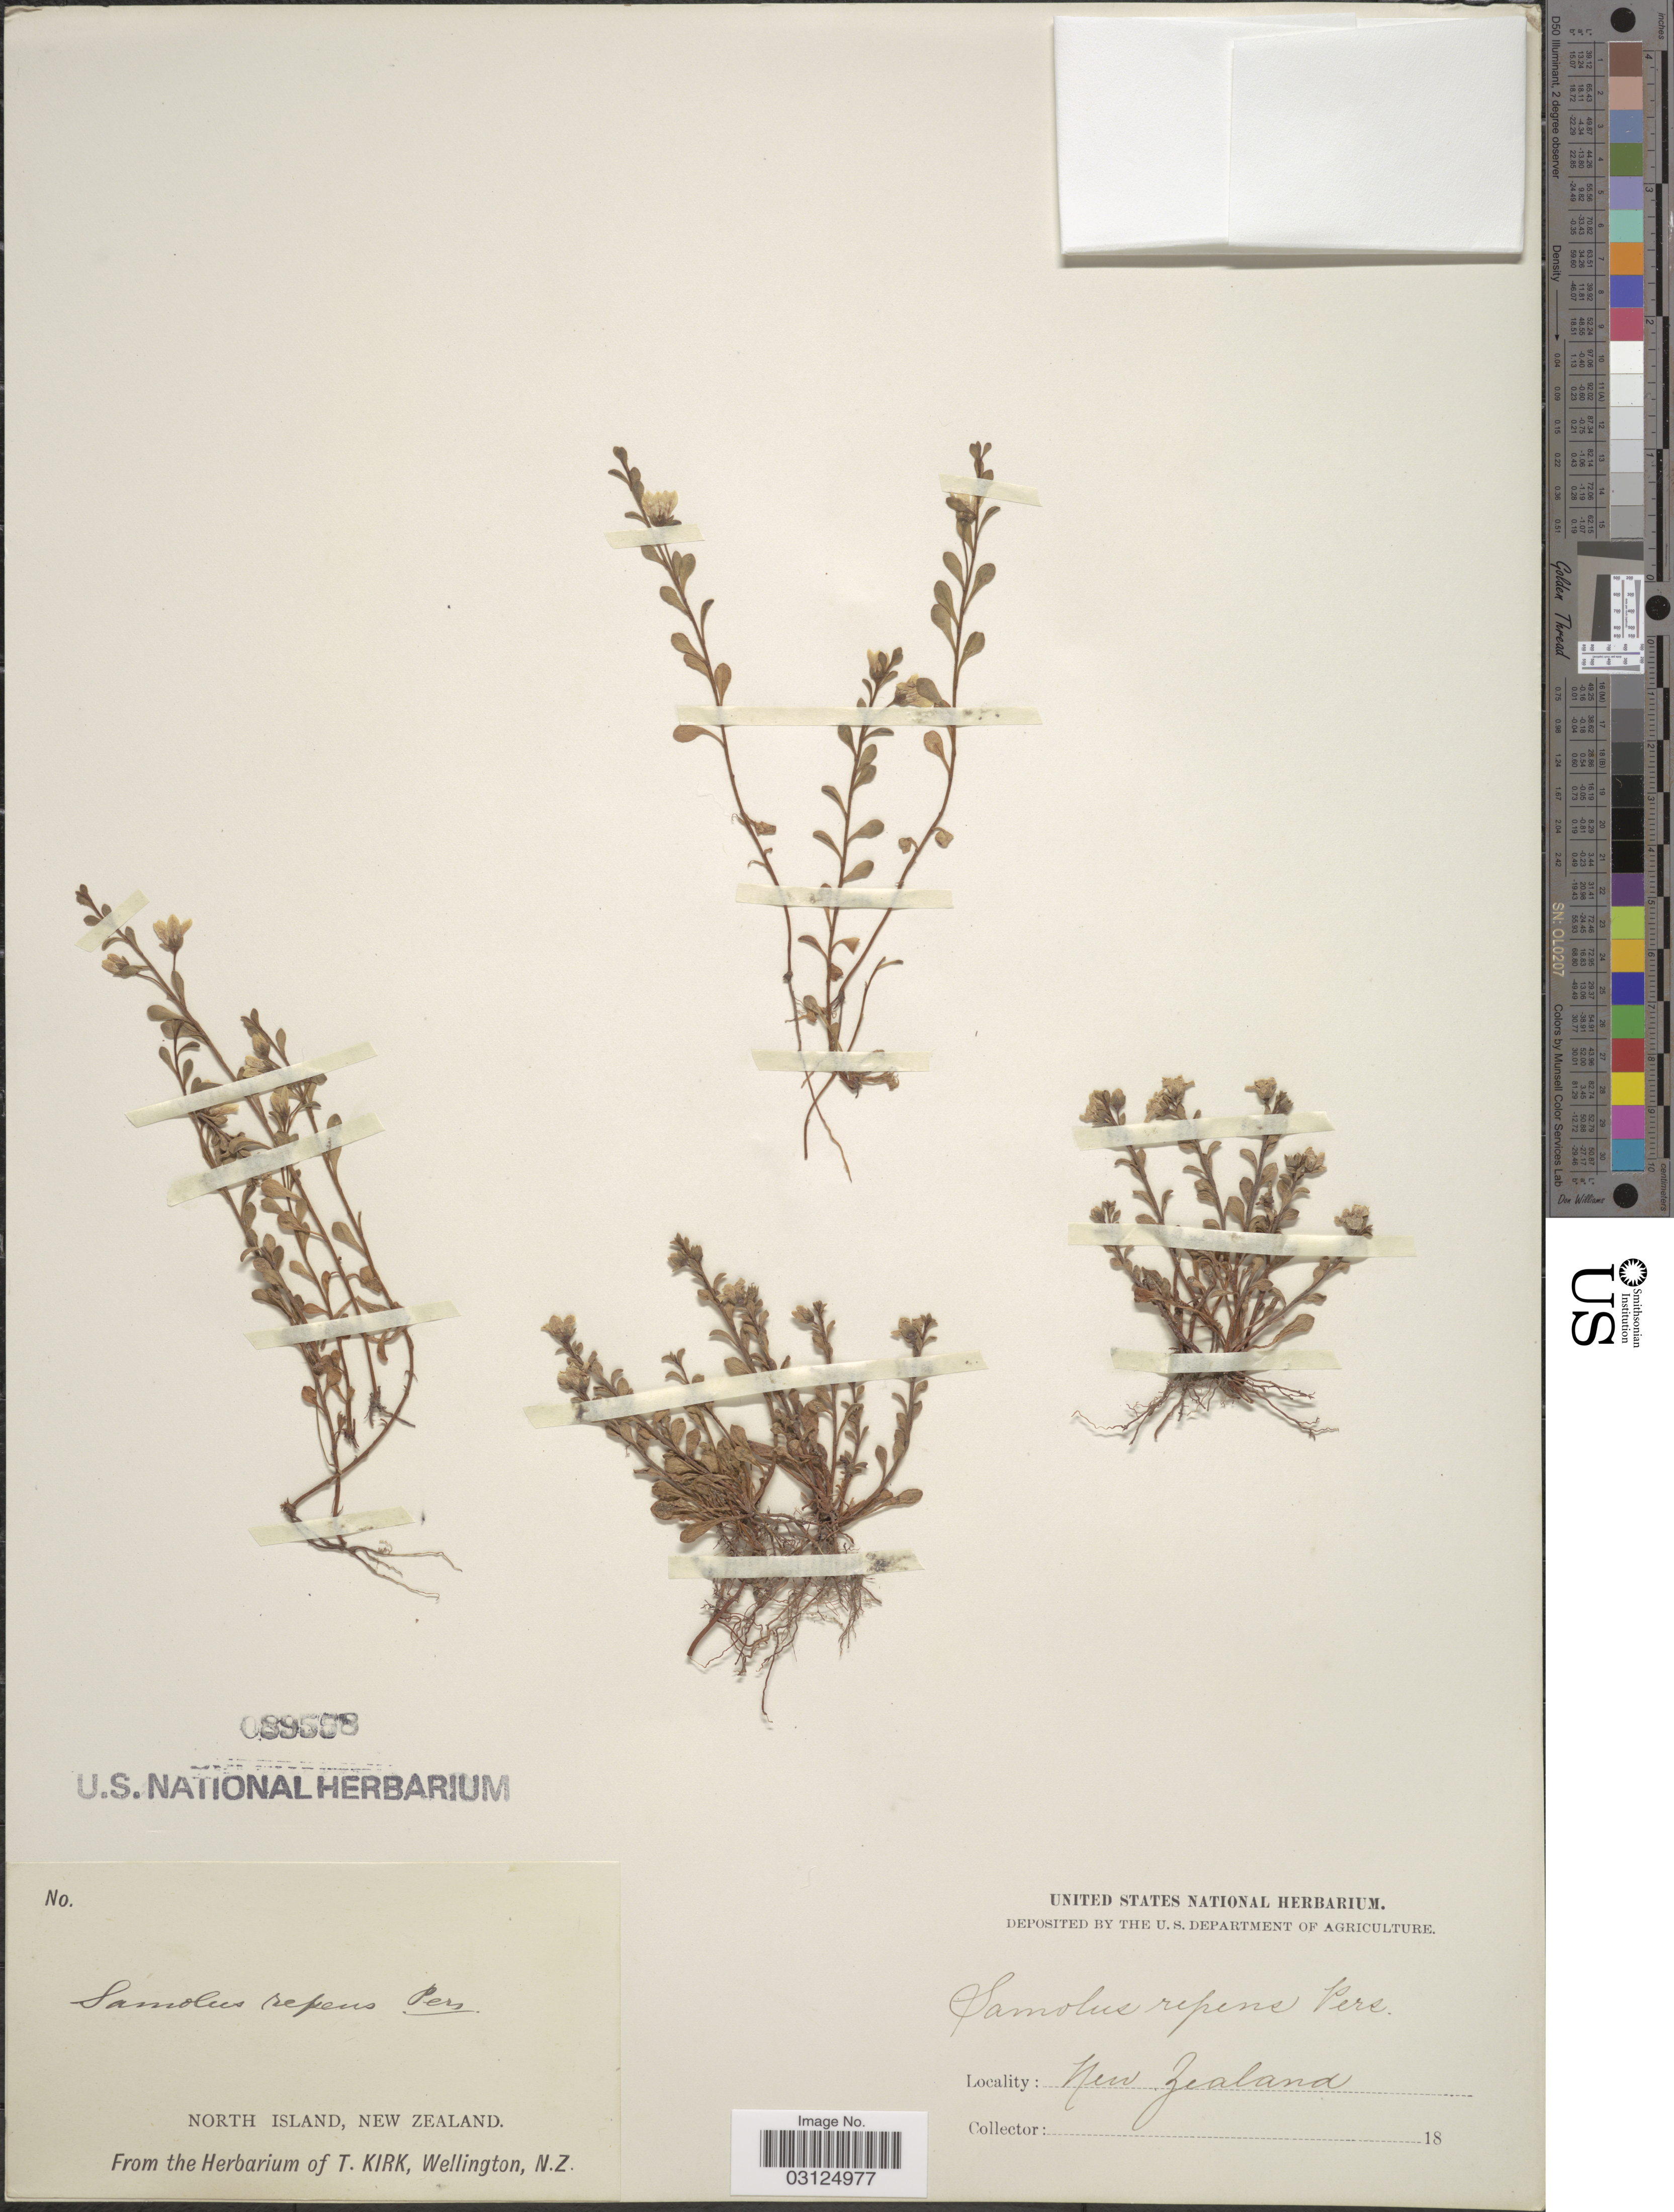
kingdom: Plantae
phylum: Tracheophyta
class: Magnoliopsida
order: Ericales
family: Primulaceae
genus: Samolus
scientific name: Samolus repens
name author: (J.R. Forst. & G. Forst.) Pers.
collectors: ex herb. T. Kirk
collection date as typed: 18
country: New Zealand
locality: North Island.